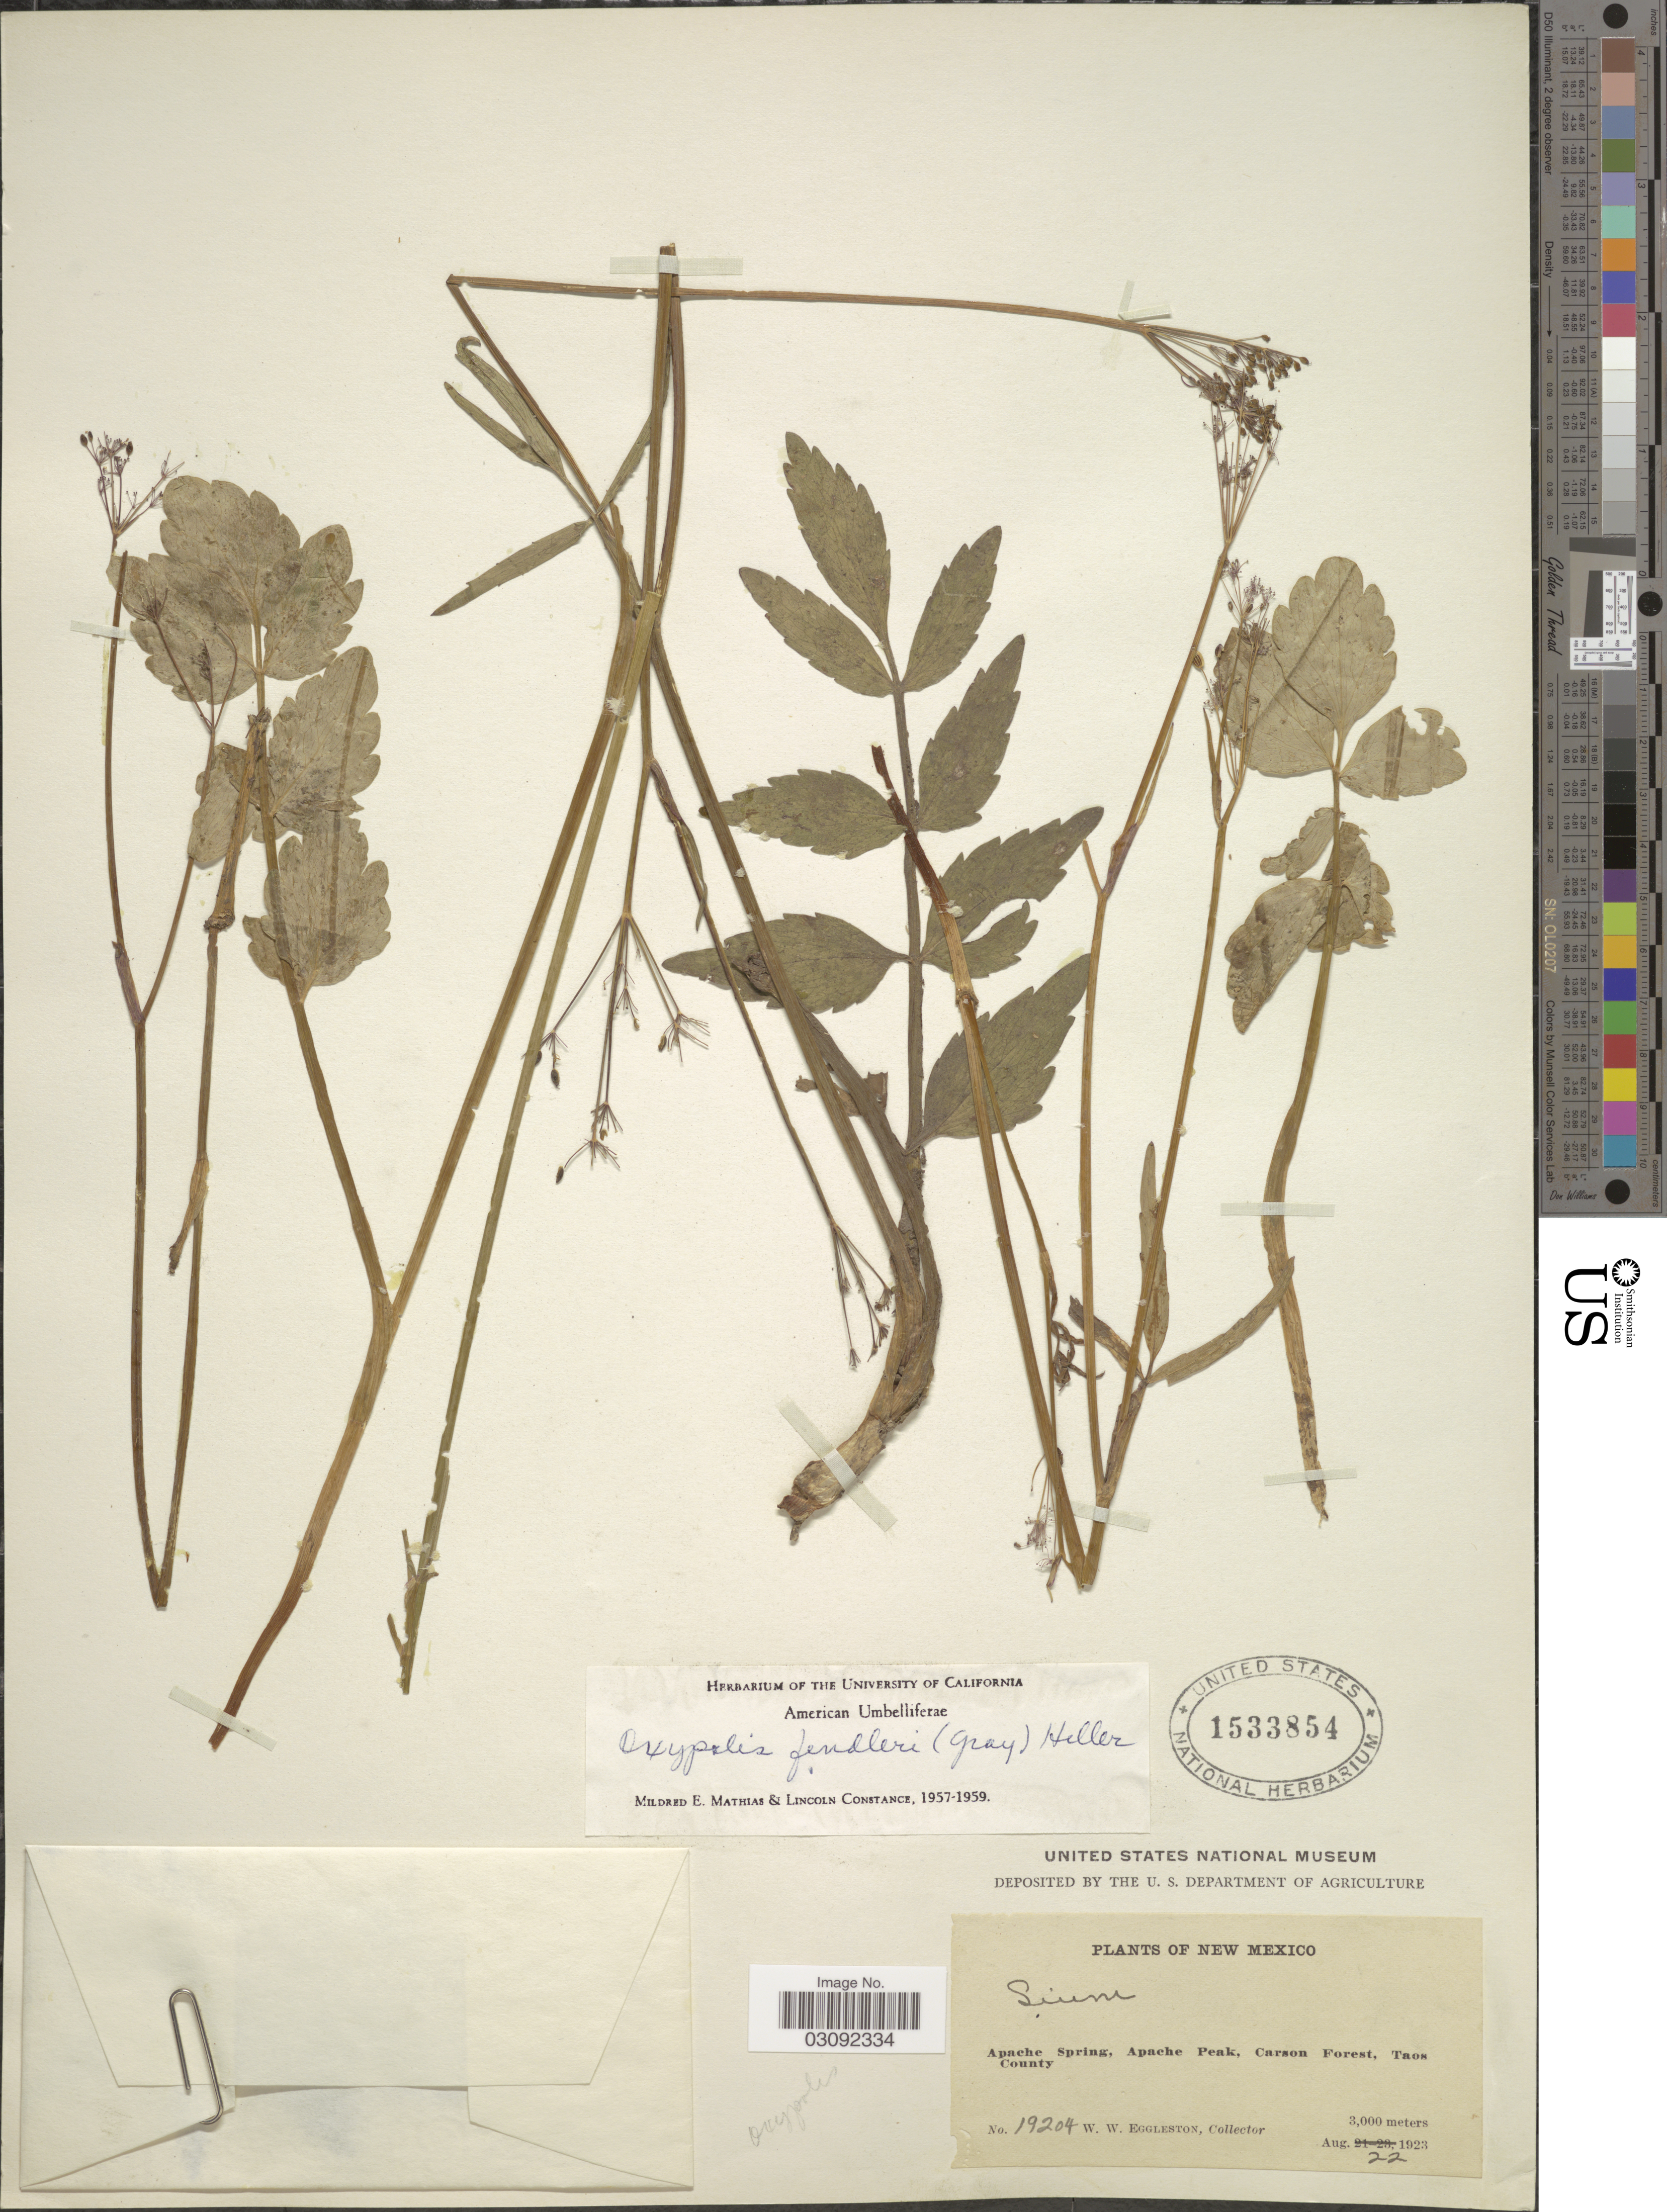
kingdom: Plantae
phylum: Tracheophyta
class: Magnoliopsida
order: Apiales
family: Apiaceae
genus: Oxypolis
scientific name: Oxypolis fendleri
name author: (A. Gray) A. Heller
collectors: W. W. Eggleston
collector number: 19204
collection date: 1923-08-22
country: United States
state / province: New Mexico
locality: Apache Spring, Apache Peak, Carson Forest, Taos County.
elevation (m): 3000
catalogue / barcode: US 1533854